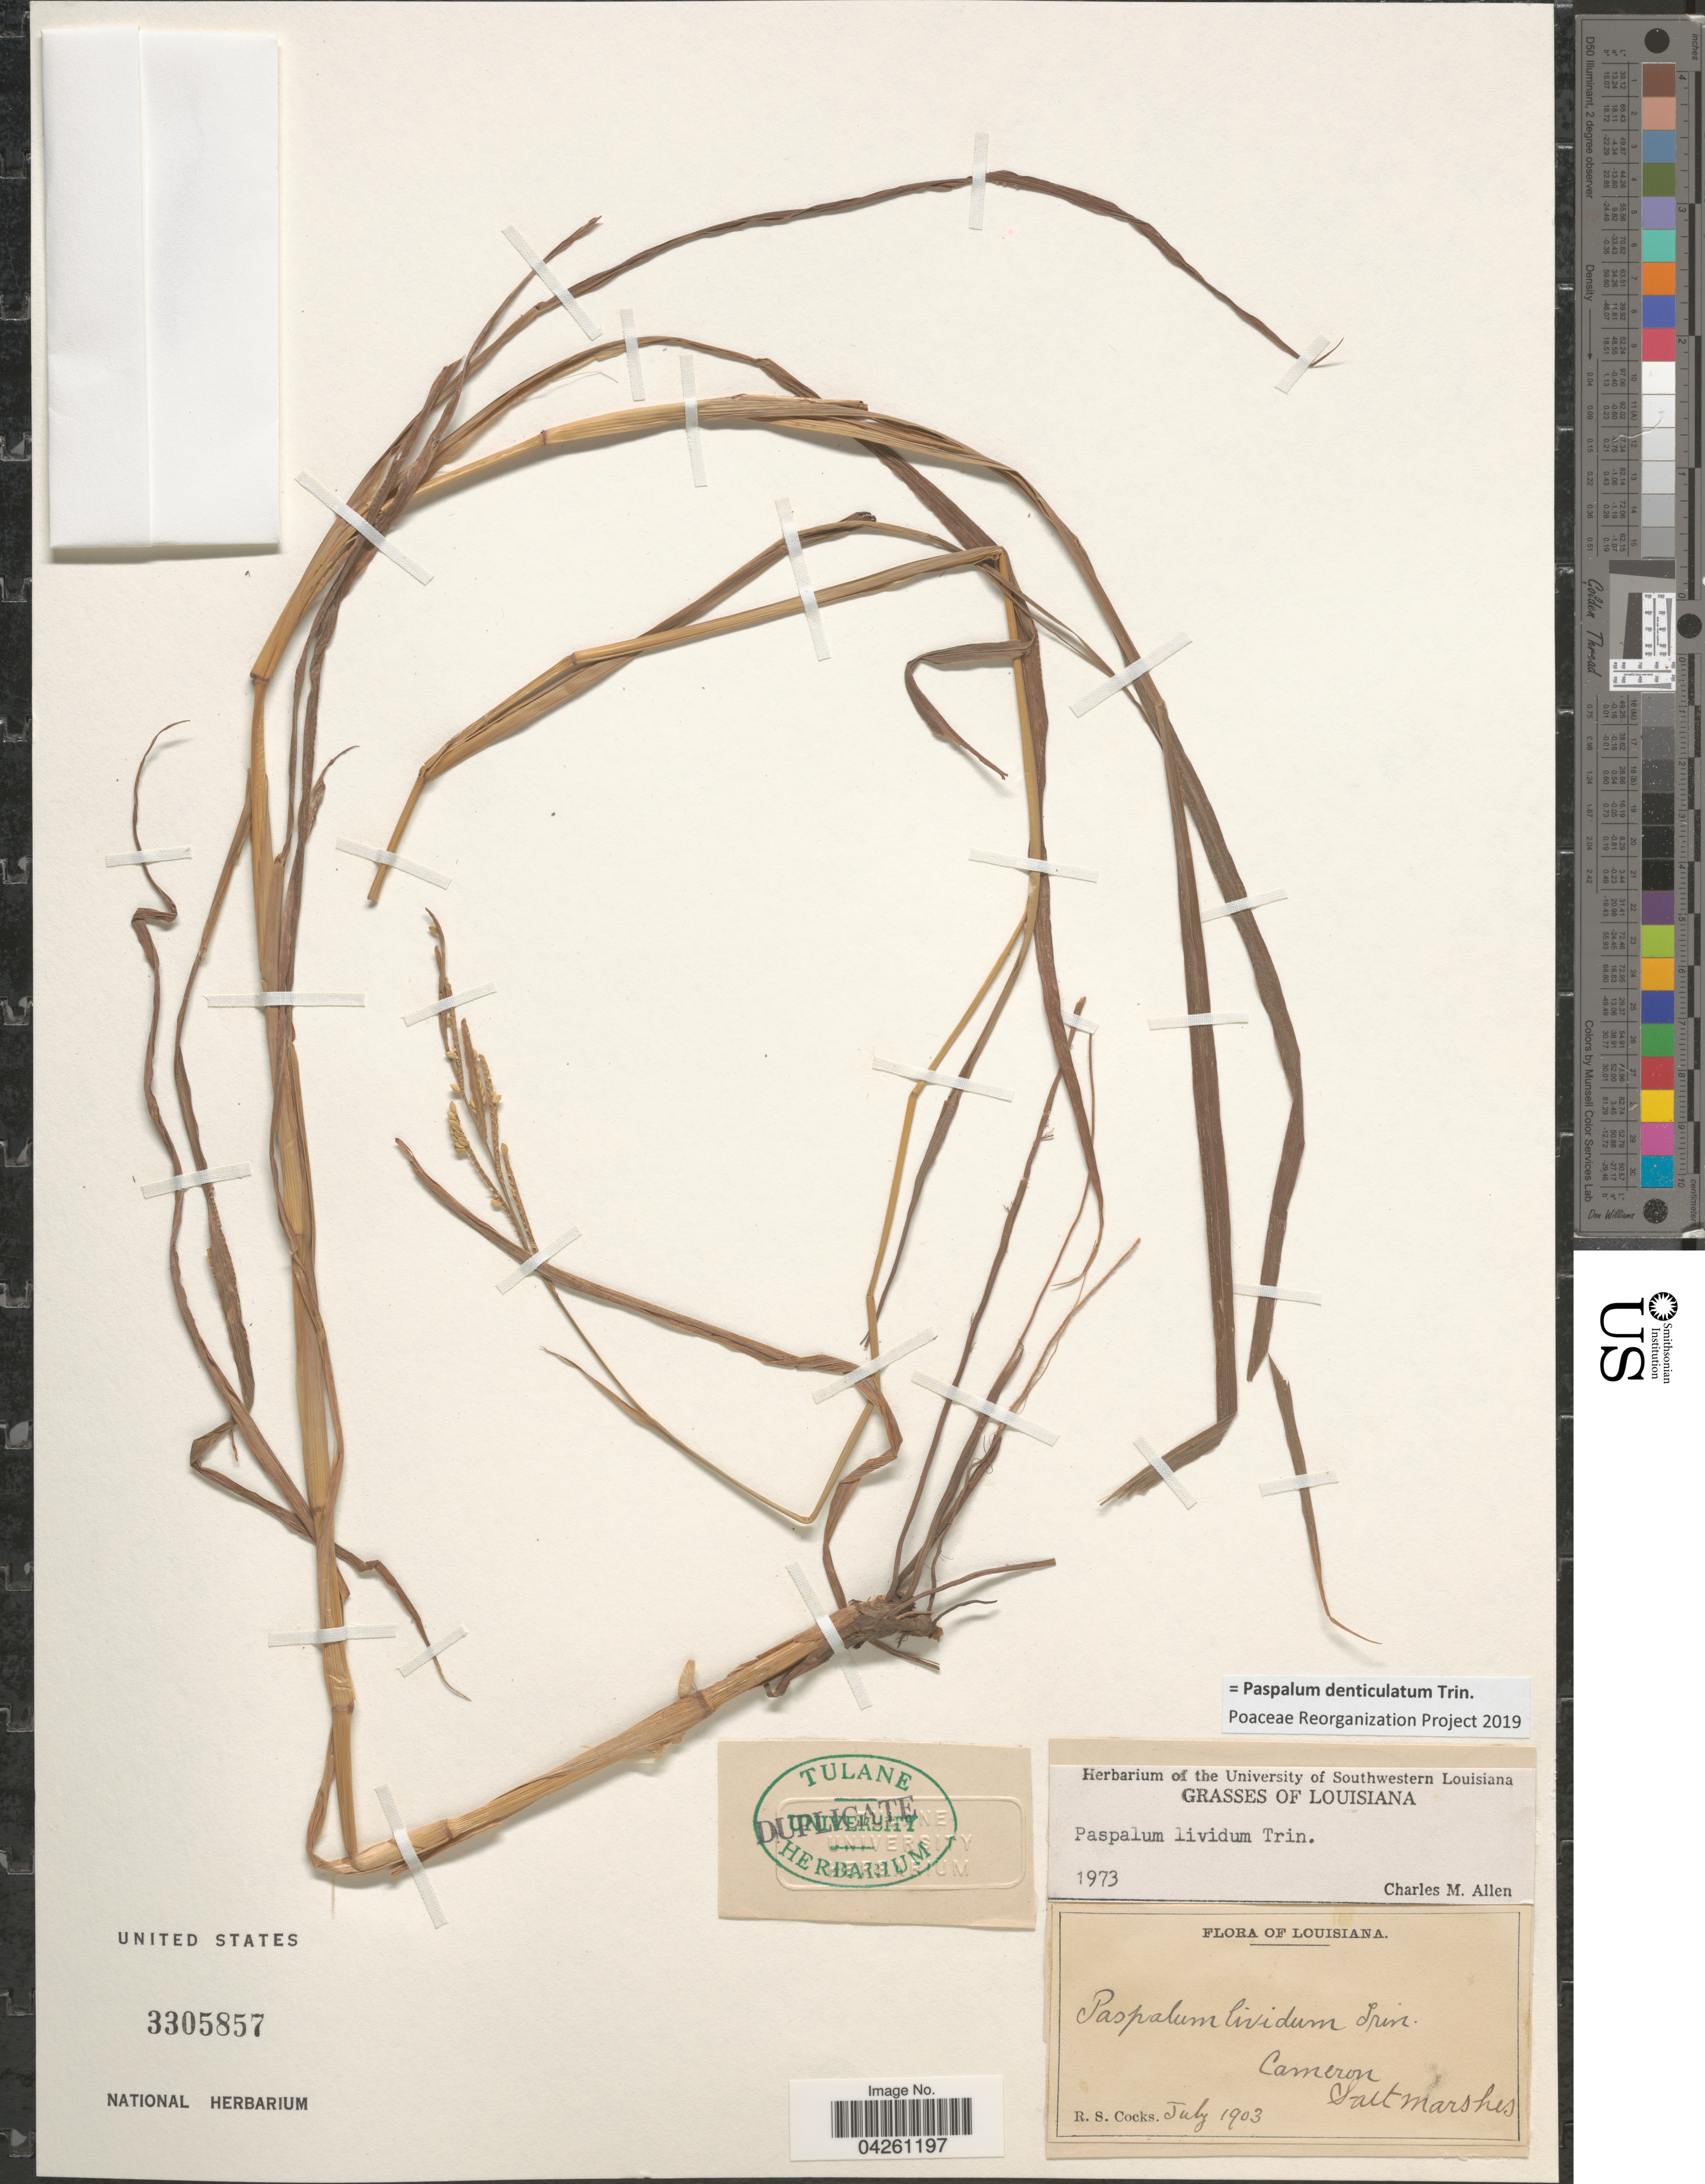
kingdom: Plantae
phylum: Tracheophyta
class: Liliopsida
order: Poales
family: Poaceae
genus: Paspalum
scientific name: Paspalum denticulatum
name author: Trin.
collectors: R. Cocks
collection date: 1903-07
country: United States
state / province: Louisiana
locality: Cameron. Salt marshes.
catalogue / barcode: US 3305857